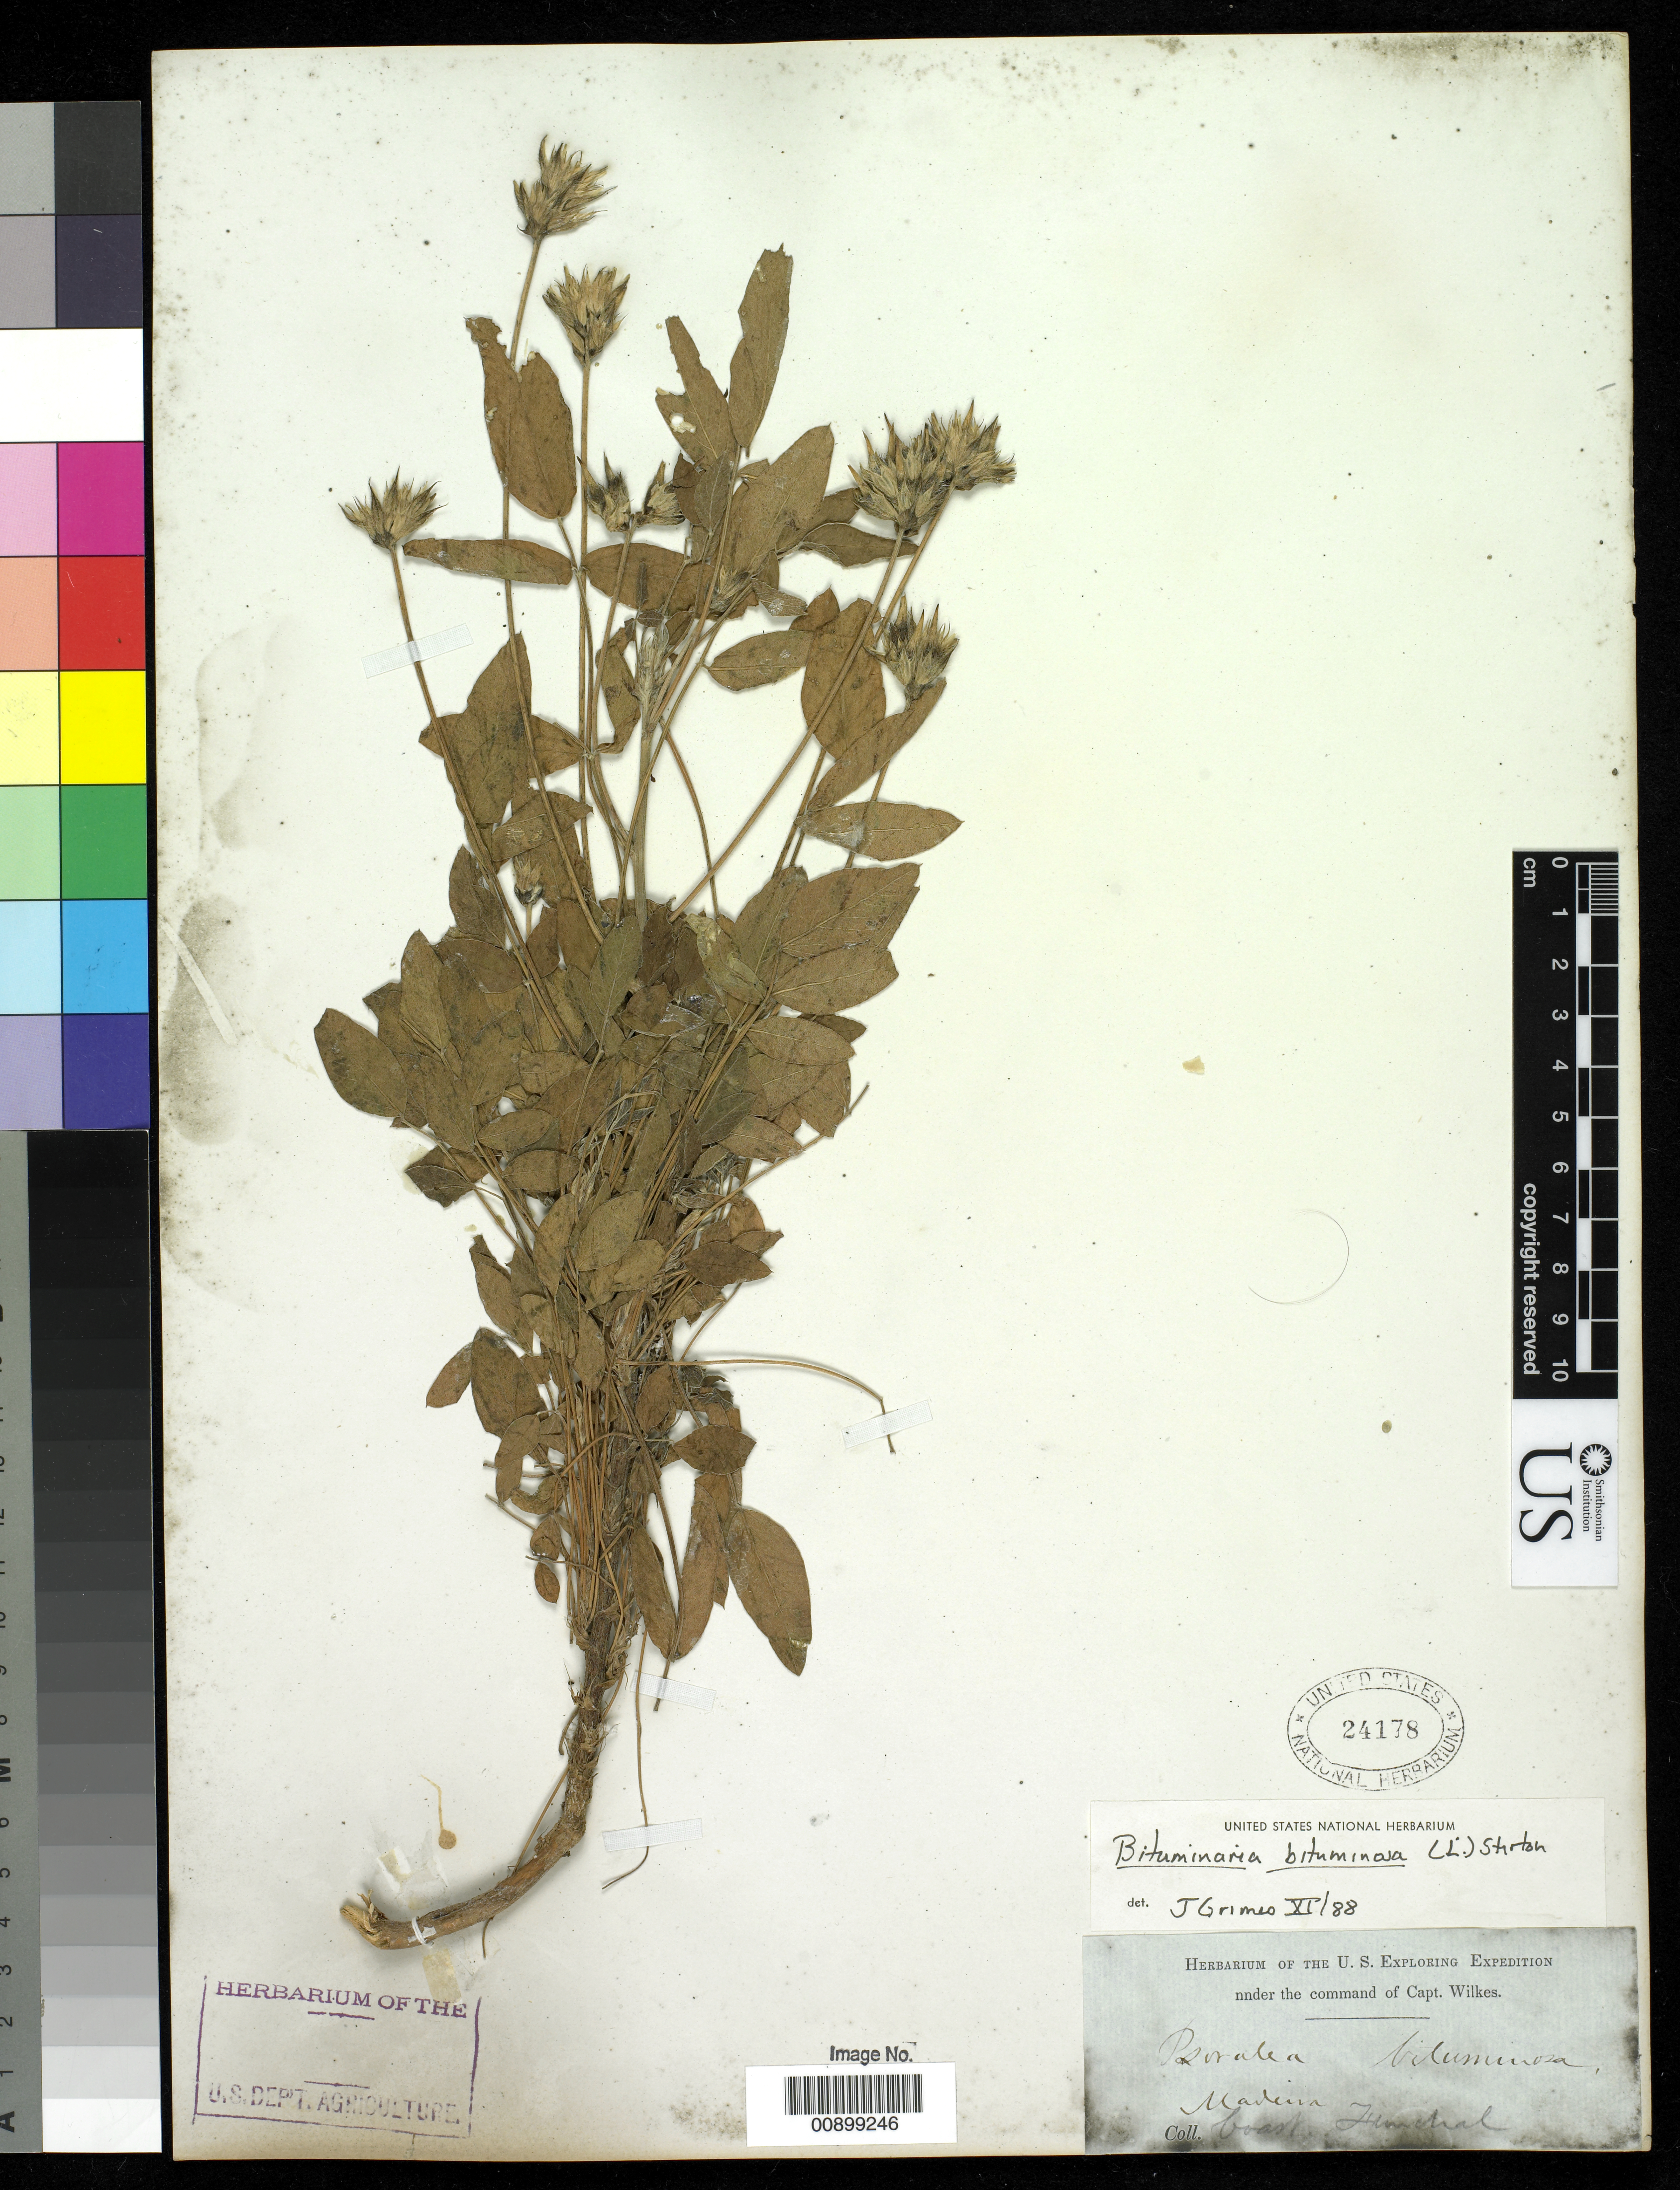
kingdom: Plantae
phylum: Tracheophyta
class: Magnoliopsida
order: Fabales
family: Fabaceae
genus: Bituminaria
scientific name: Bituminaria bituminosa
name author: (L.) C.H. Stirt.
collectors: Wilkes Explor. Exped.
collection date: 1838/1842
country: Portugal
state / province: Madeira (Aut. Reg.)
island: Madeira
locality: coast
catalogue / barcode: US 24178